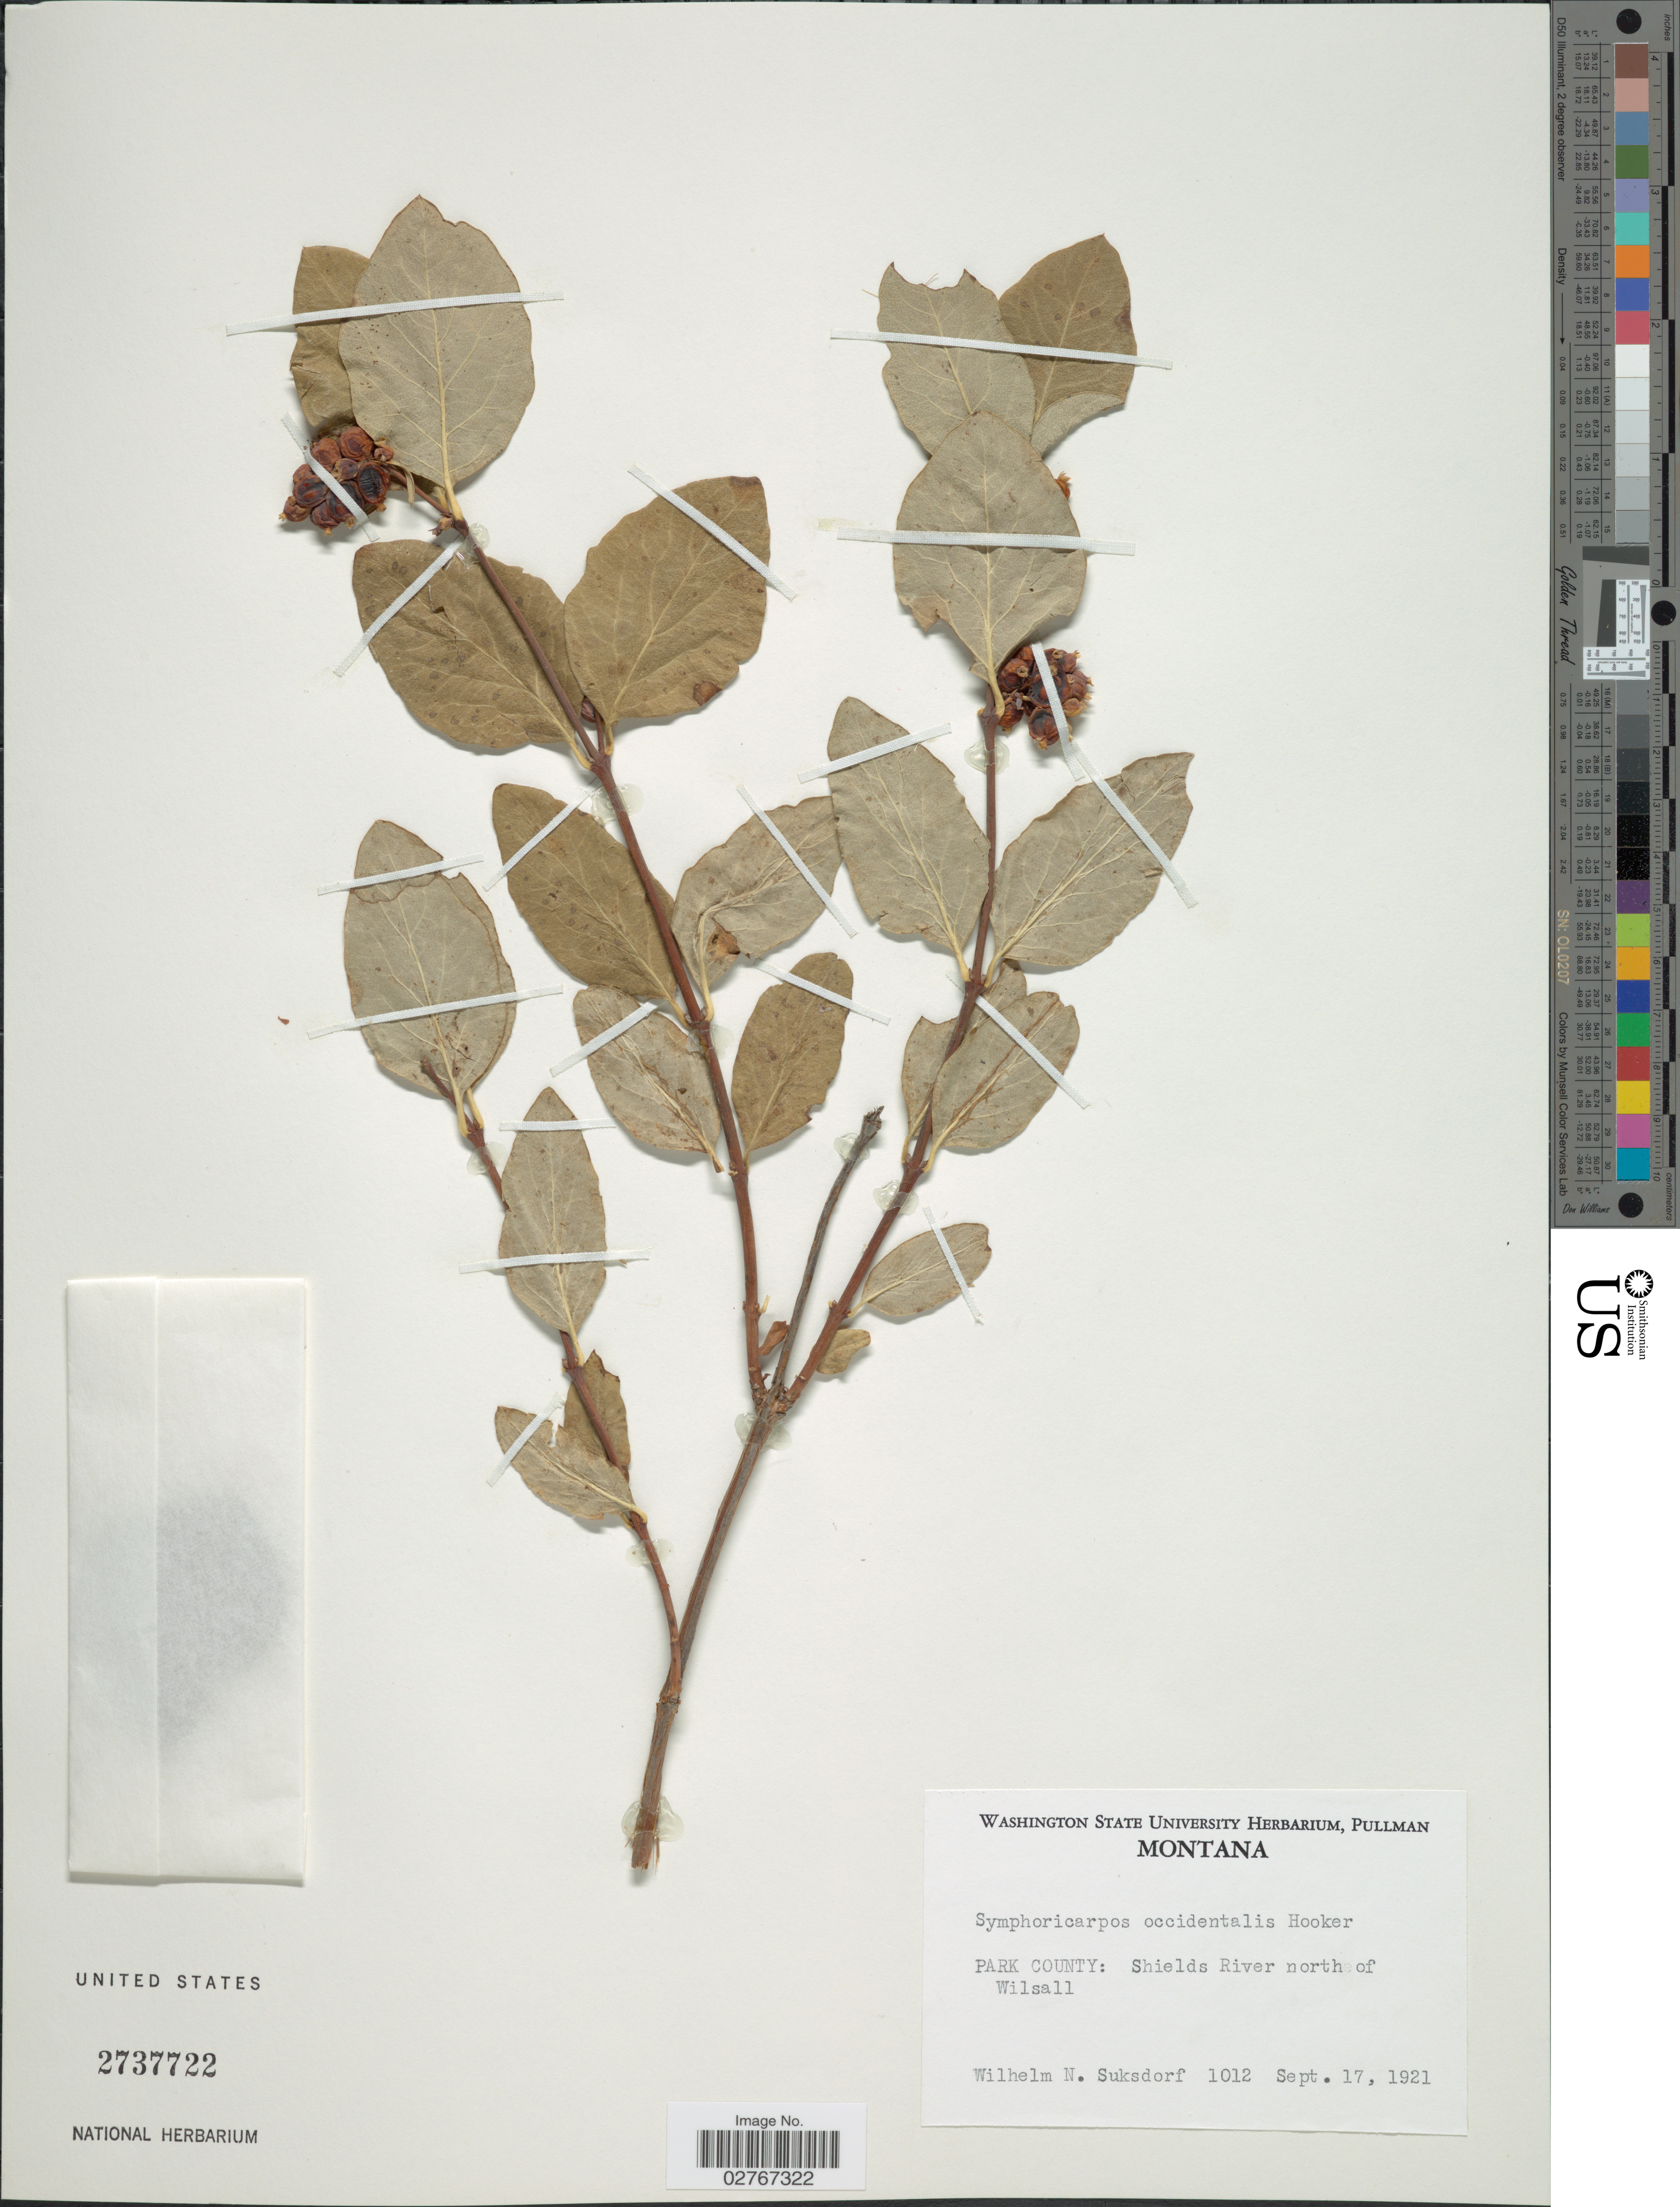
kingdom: Plantae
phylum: Tracheophyta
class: Magnoliopsida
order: Dipsacales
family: Caprifoliaceae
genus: Symphoricarpos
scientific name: Symphoricarpos occidentalis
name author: (R. Br.) Hook.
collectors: W. N. Suksdorf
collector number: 1012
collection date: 1921-09-17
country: United States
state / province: Montana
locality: Park County: Shields River north of Wilsall.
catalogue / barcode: US 2737722